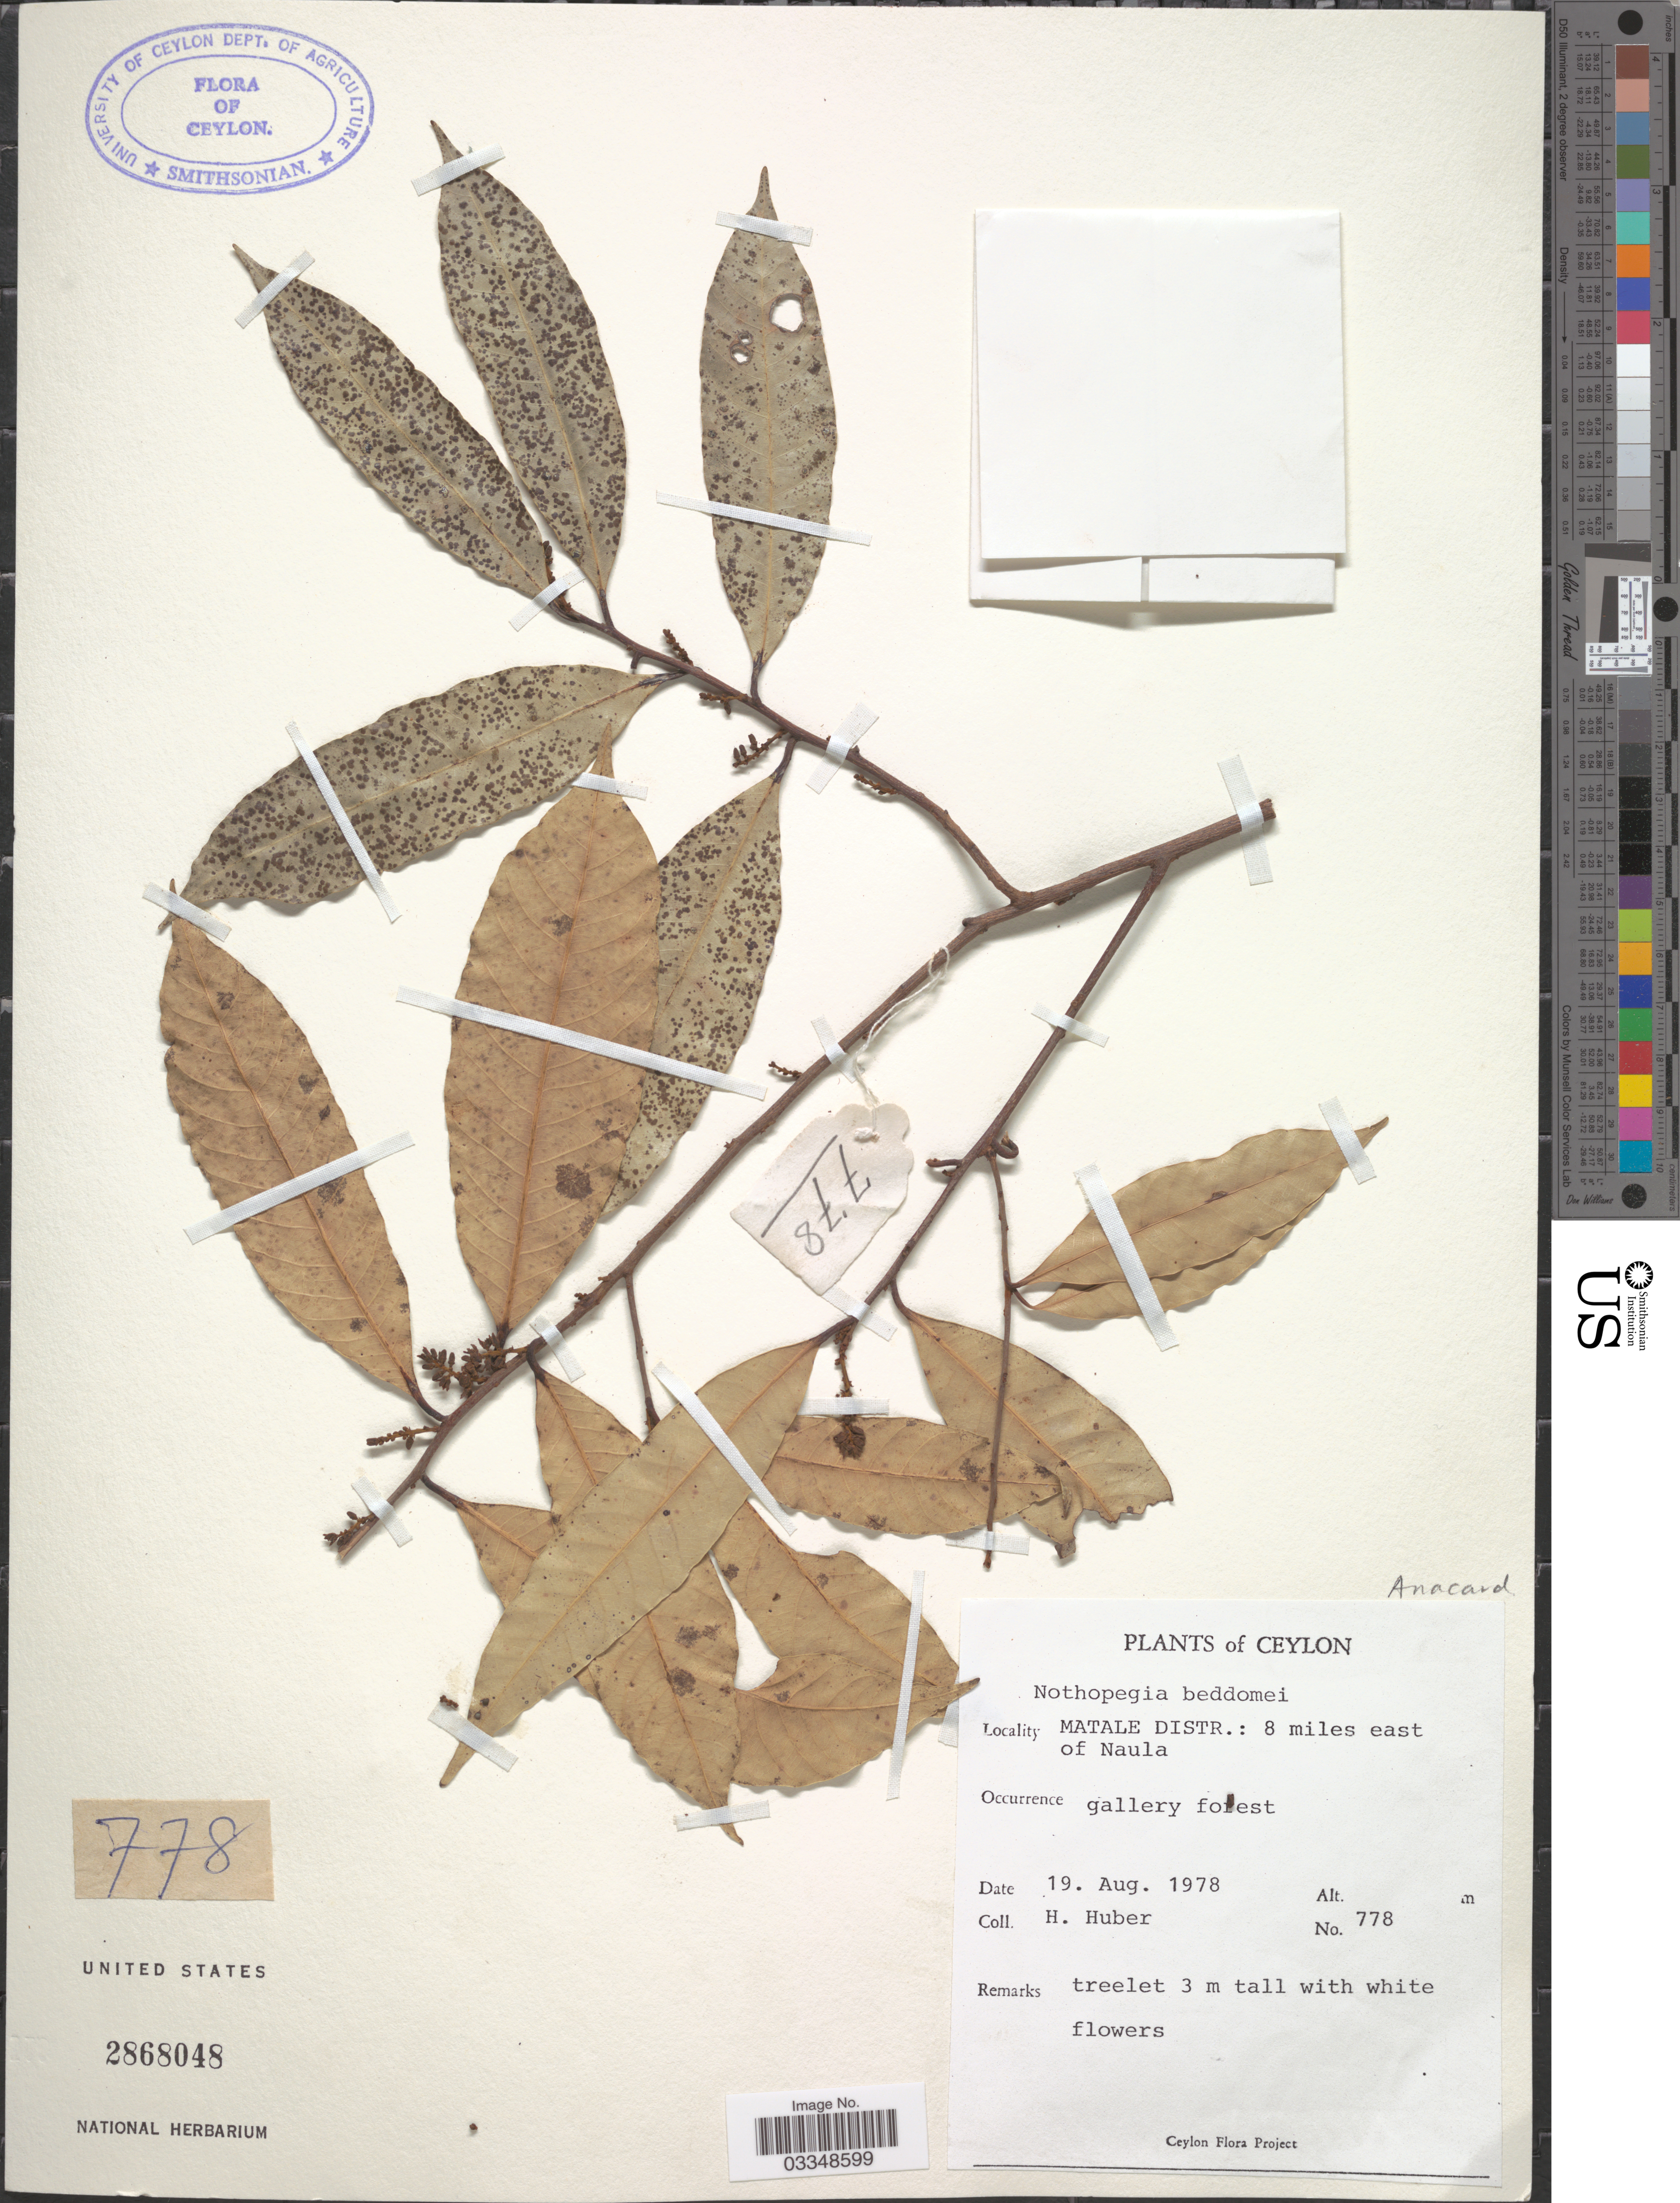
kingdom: Plantae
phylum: Tracheophyta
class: Magnoliopsida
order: Sapindales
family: Anacardiaceae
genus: Nothopegia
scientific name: Nothopegia beddomei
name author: Gamble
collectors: H. Huber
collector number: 778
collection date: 1978-08-19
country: Sri Lanka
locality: Ceylon. Matale Distr.: 8 miles east of Naula.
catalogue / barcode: US 2868048